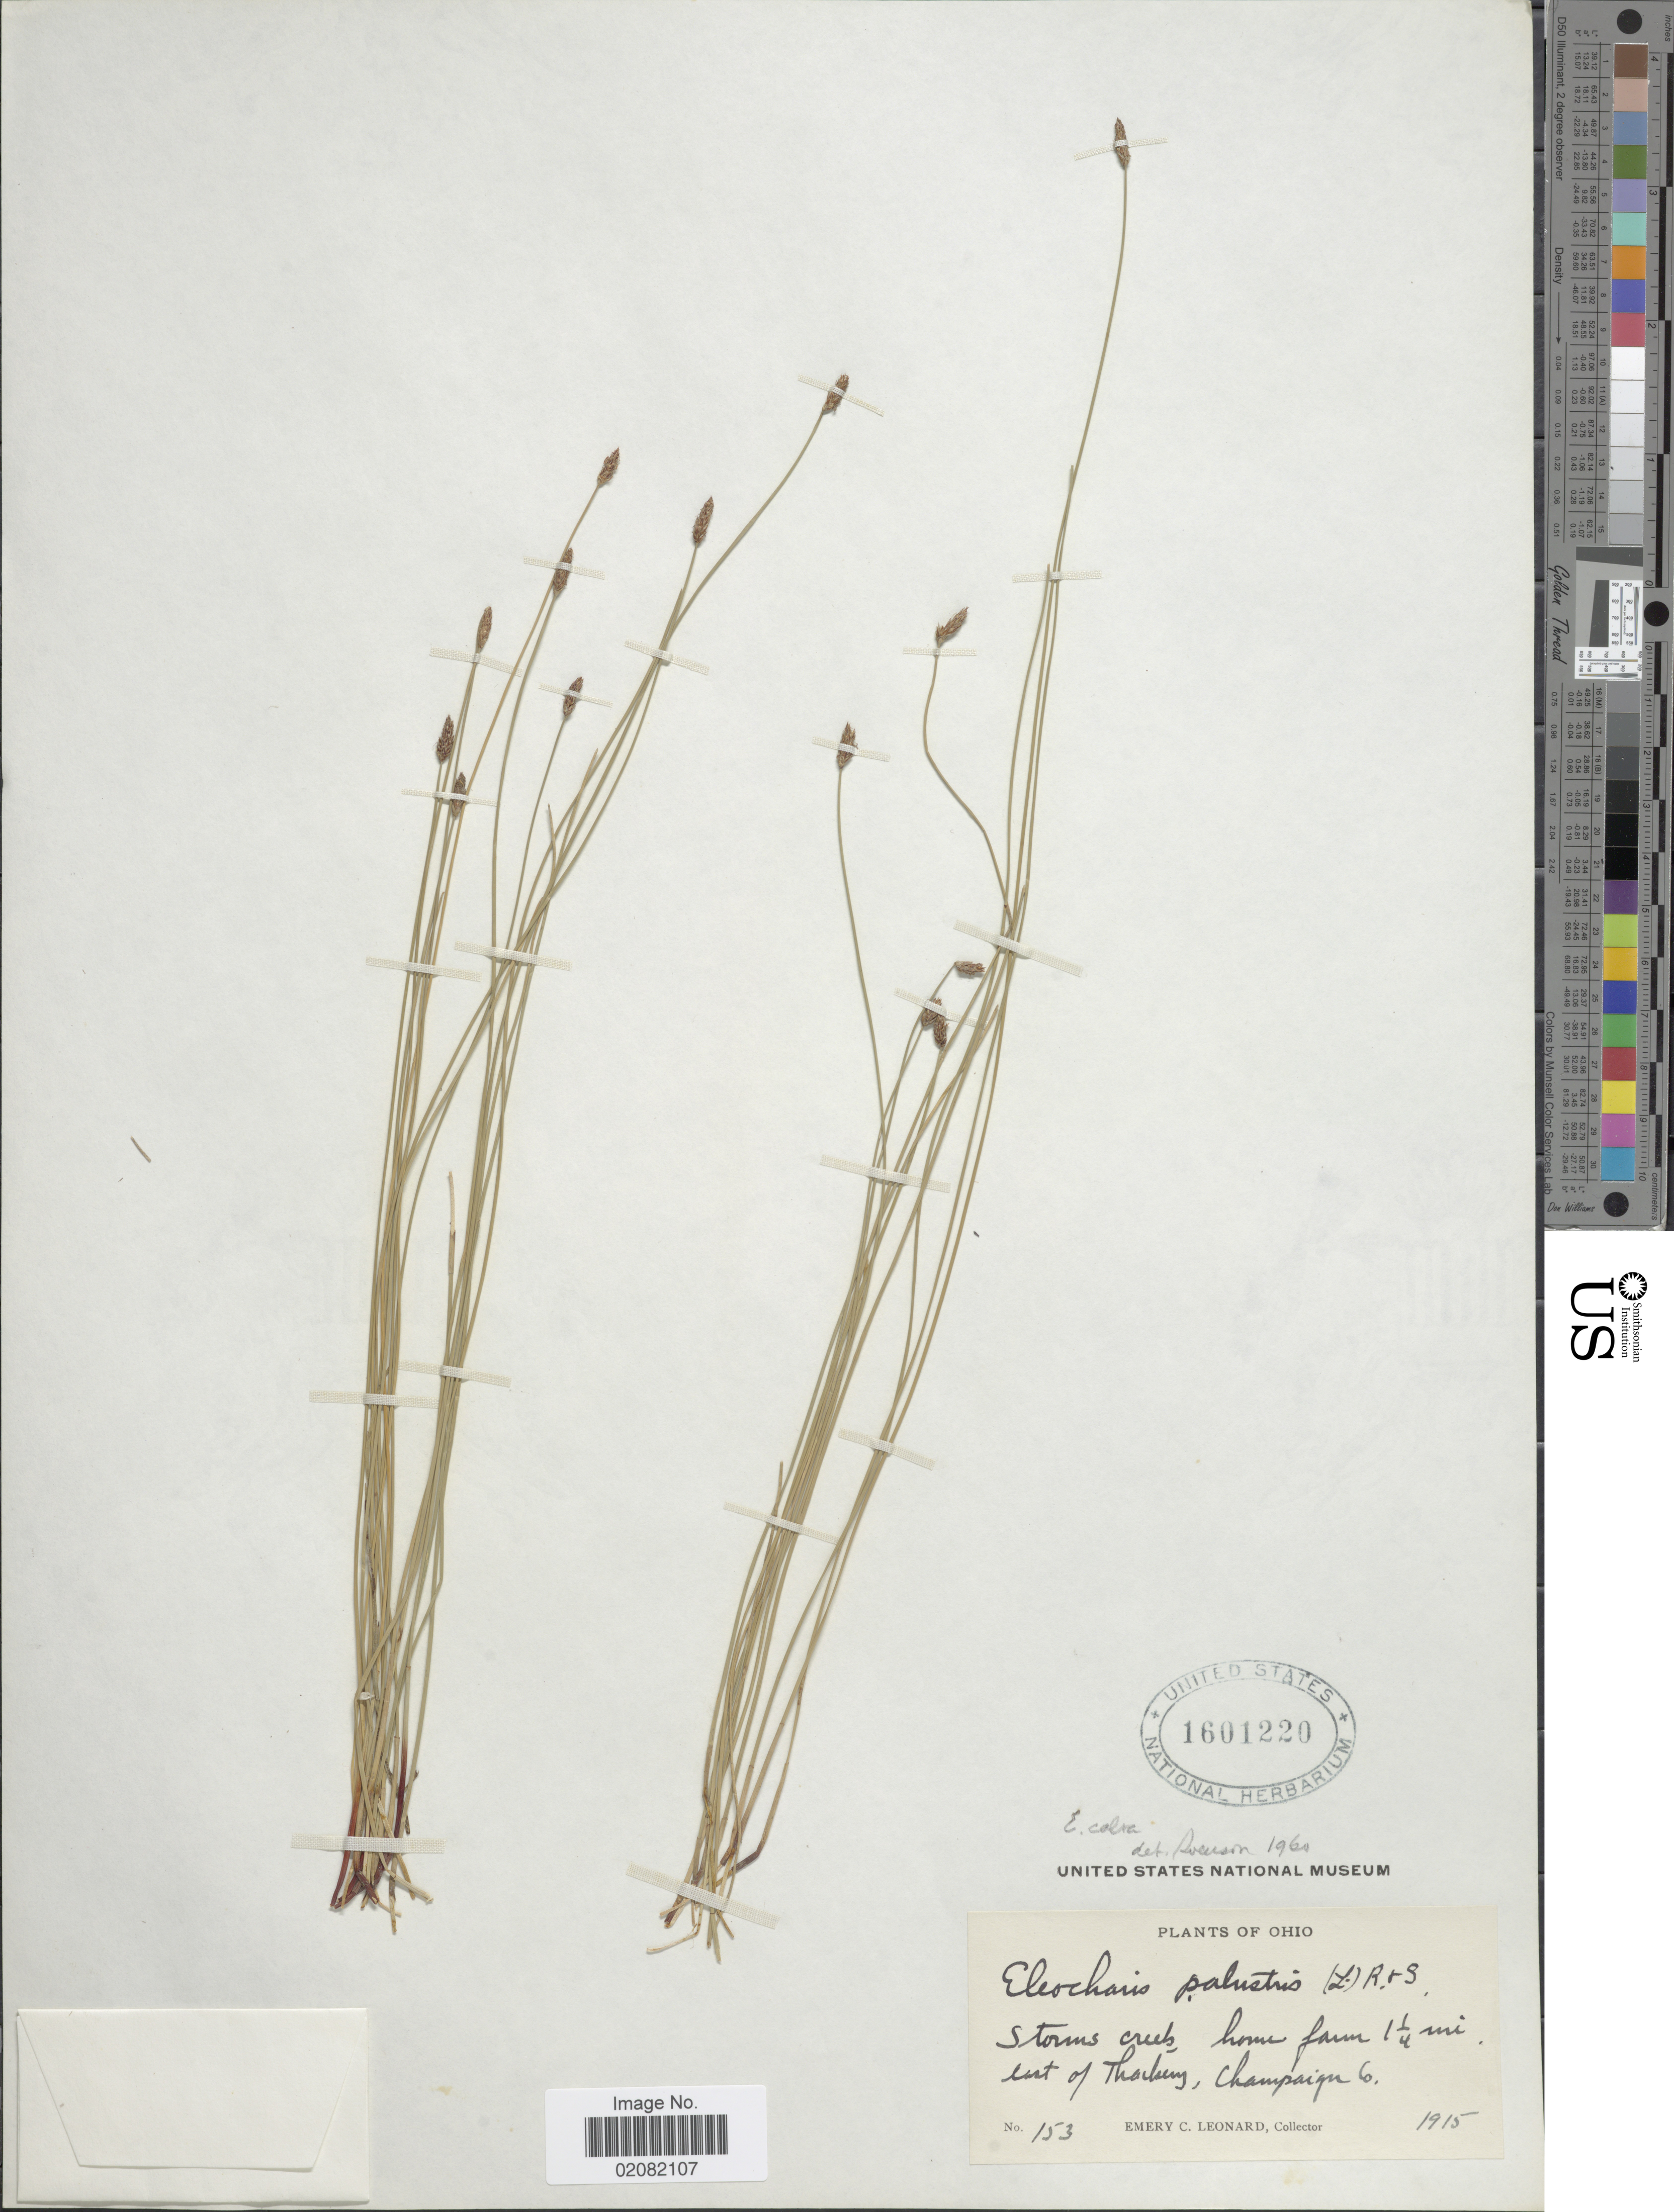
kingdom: Plantae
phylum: Tracheophyta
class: Liliopsida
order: Poales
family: Cyperaceae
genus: Eleocharis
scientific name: Eleocharis erythropoda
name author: Steud.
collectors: E. C. Leonard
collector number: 153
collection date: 1915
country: United States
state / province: Ohio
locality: Storms crrek, home farm1¼ mi east of Thackery, Champaign Co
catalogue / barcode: US 1601220